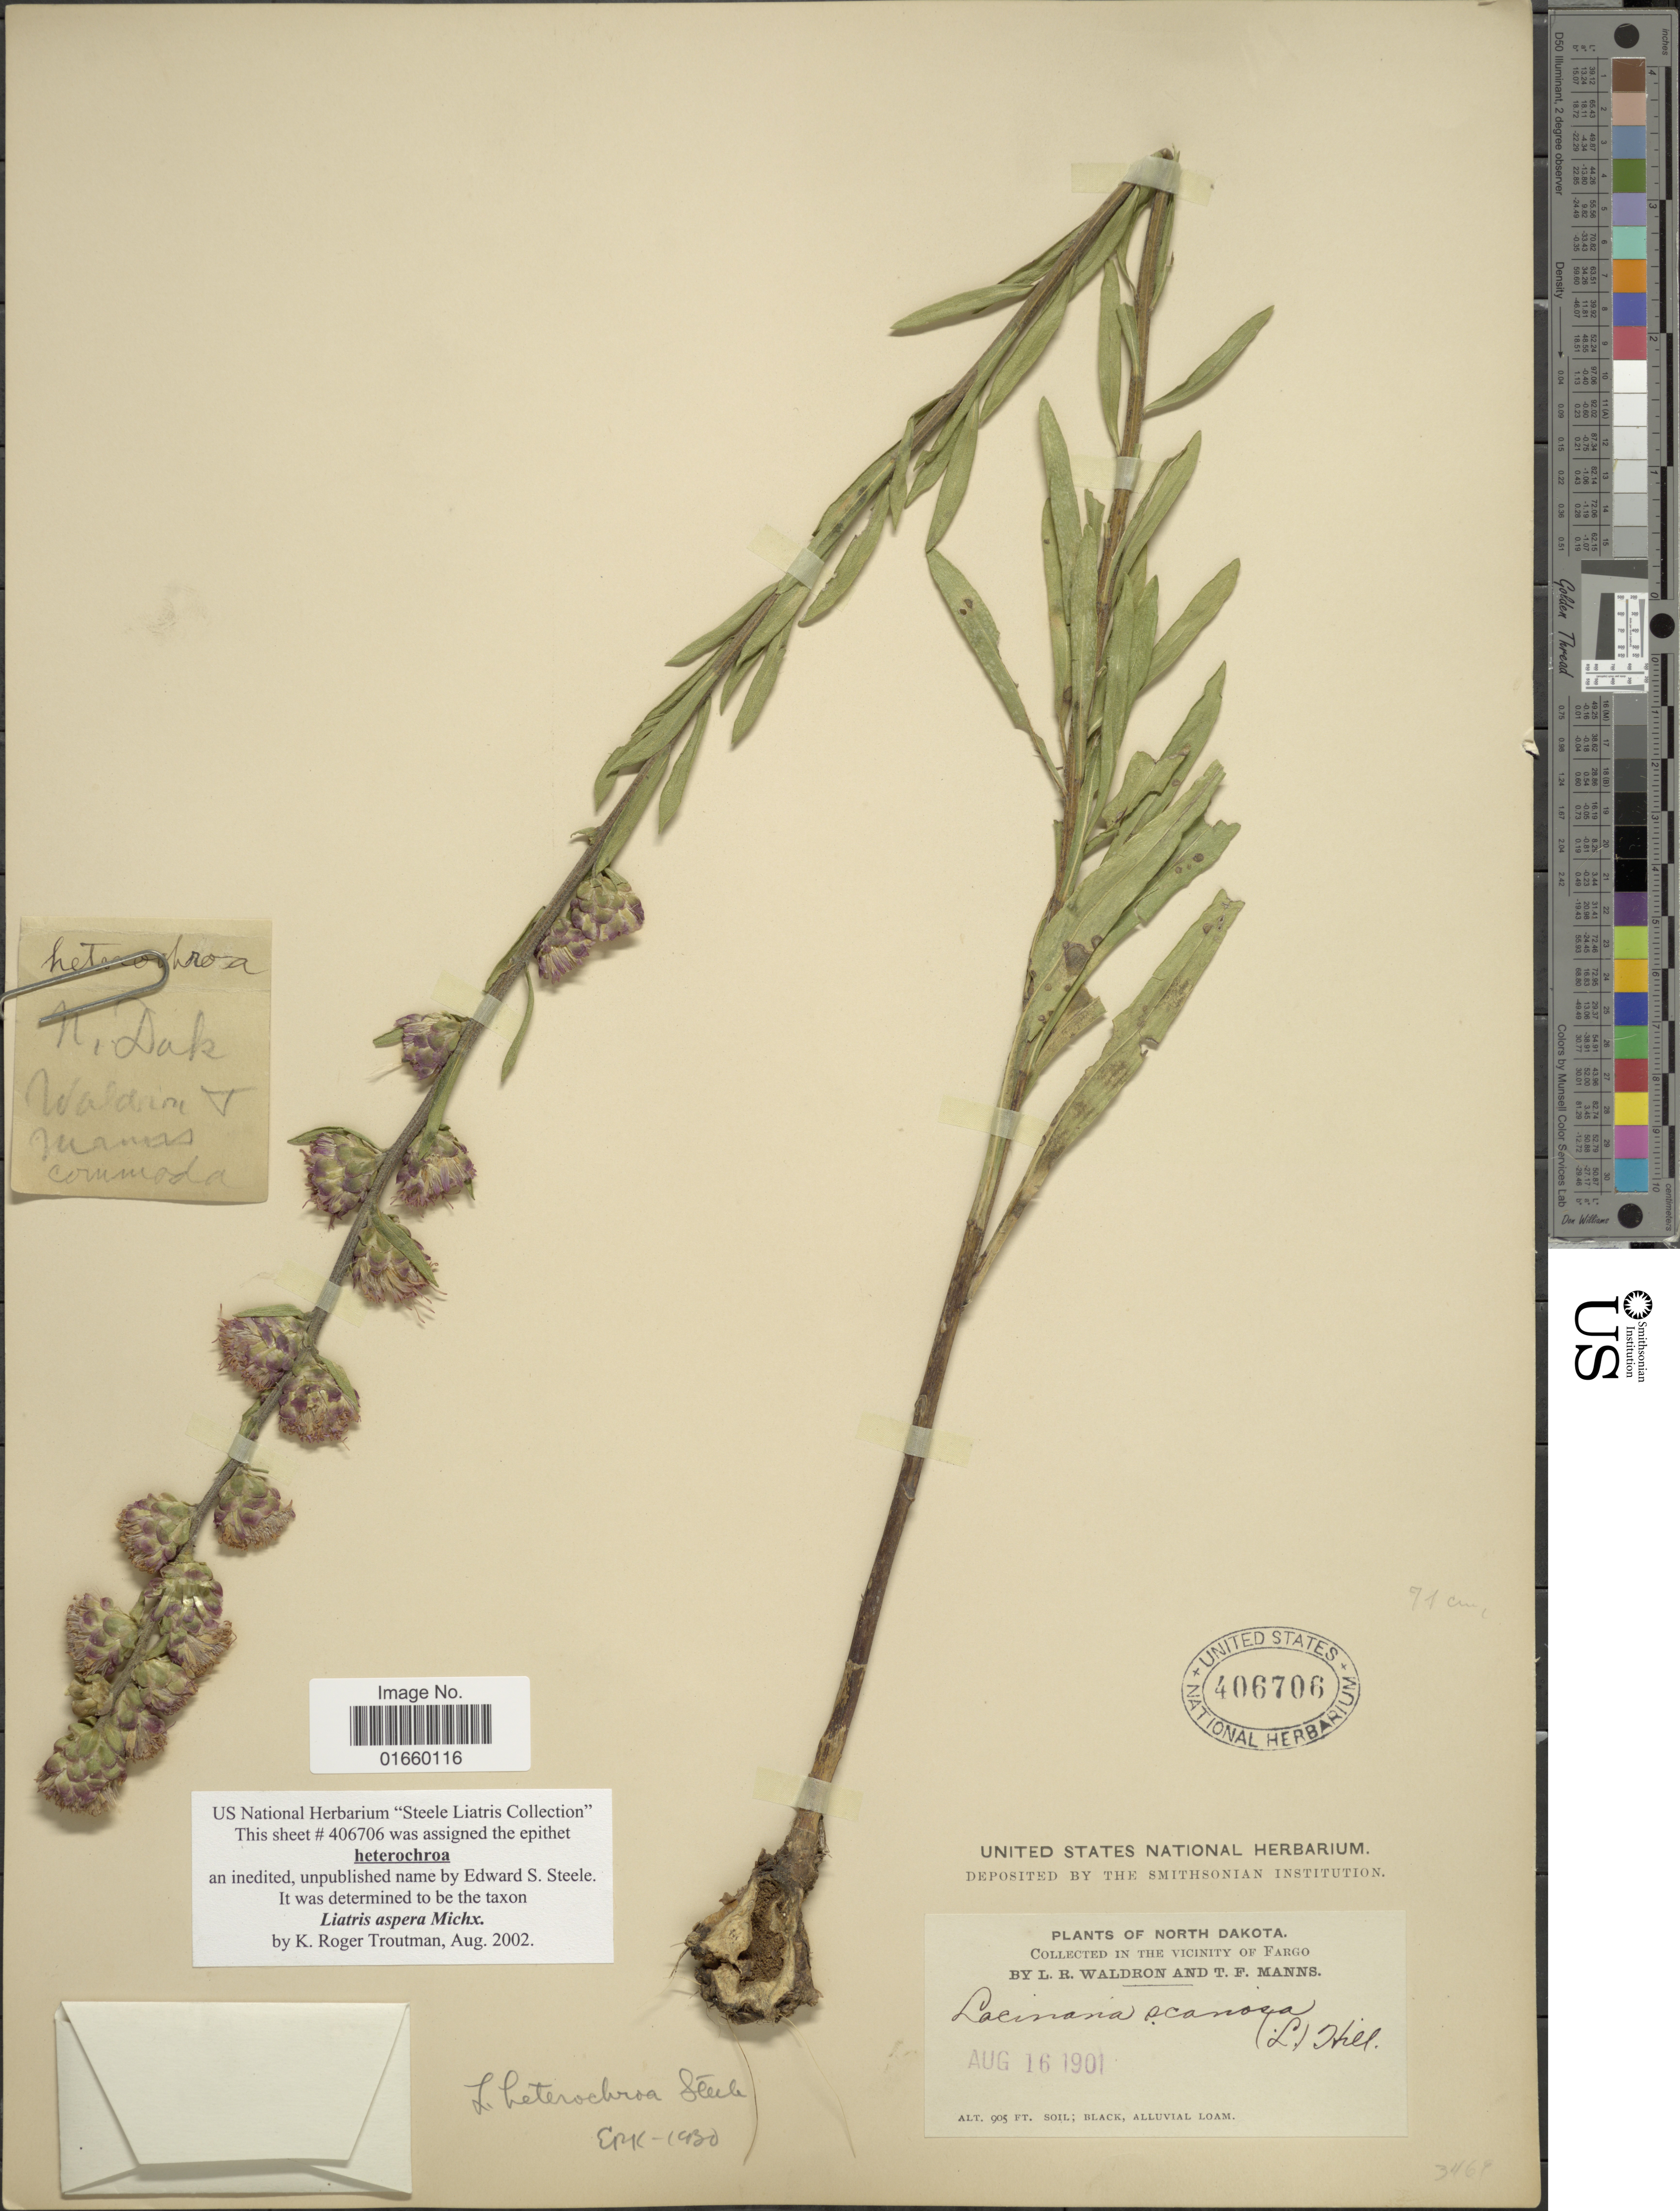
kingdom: Plantae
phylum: Tracheophyta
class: Magnoliopsida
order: Asterales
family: Asteraceae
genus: Liatris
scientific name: Liatris aspera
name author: Michx.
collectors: L. Waldron & T. Manns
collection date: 1901-08-16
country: United States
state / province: North Dakota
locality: In the vicinity of Fargo, Alluvial loam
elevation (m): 276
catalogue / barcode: US 406706